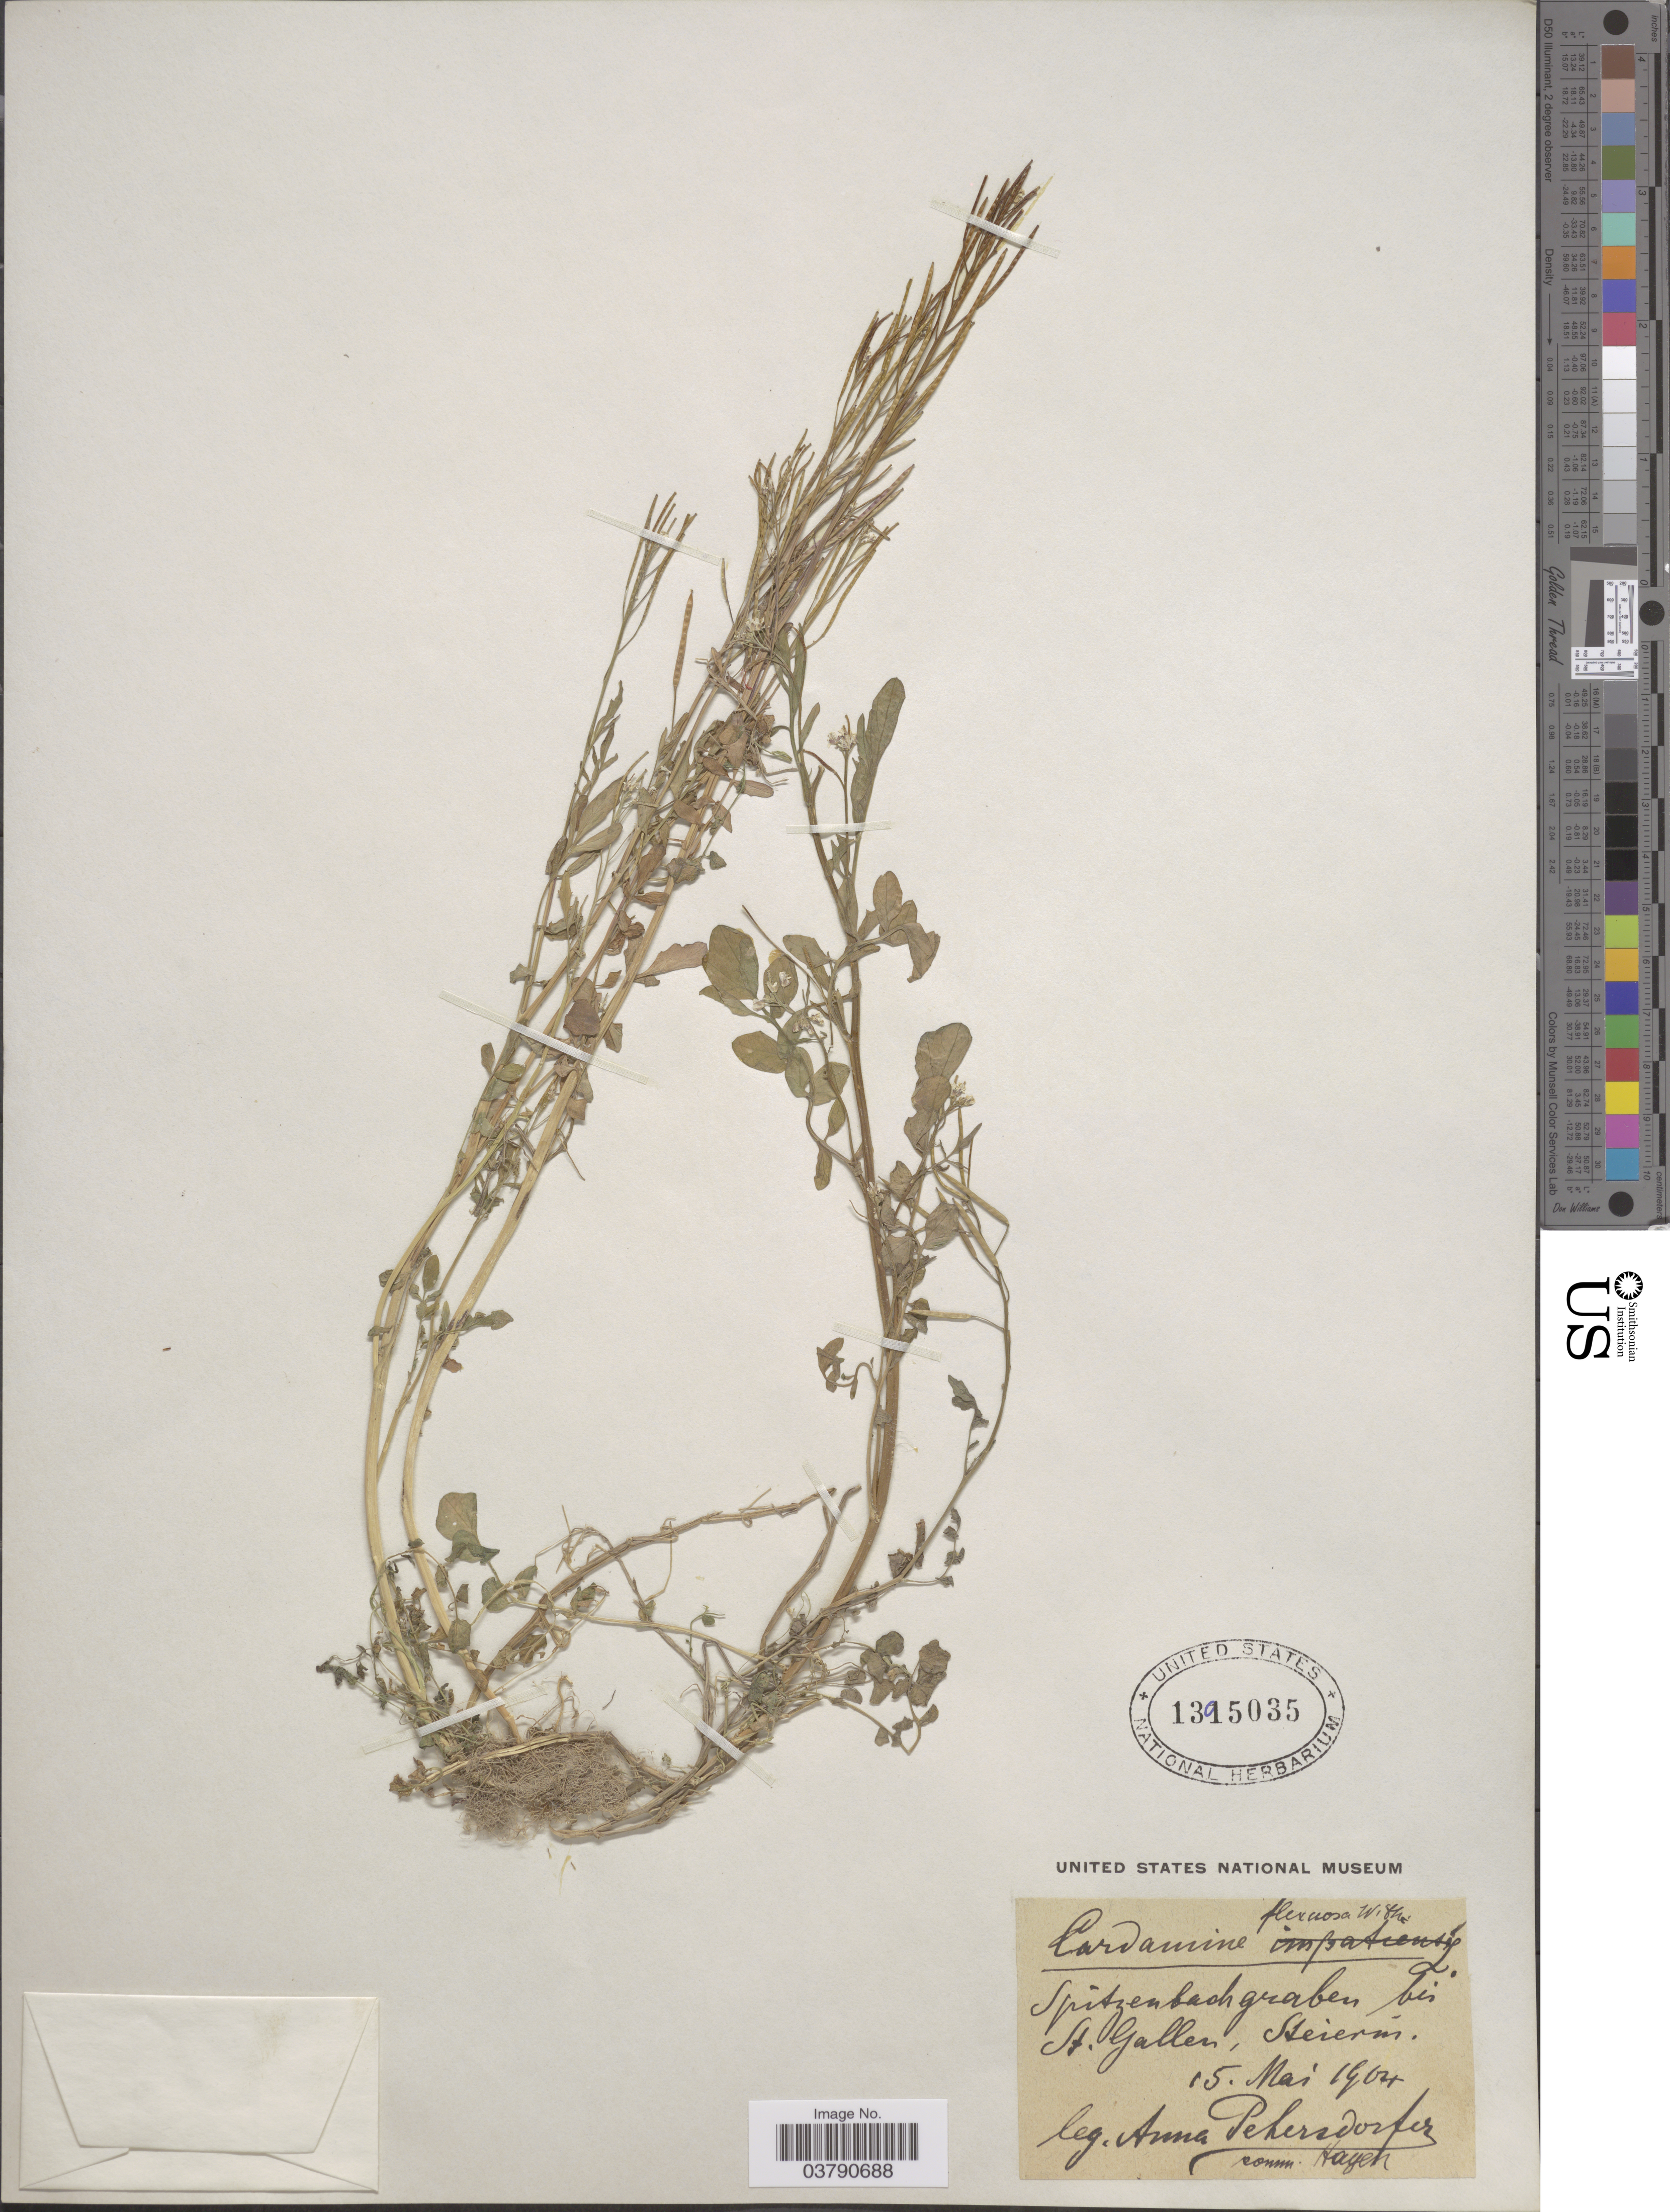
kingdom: Plantae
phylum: Tracheophyta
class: Magnoliopsida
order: Brassicales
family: Brassicaceae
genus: Cardamine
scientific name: Cardamine flexuosa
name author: With.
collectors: A. Pehersdorfer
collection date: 1964-05-15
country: Austria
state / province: Steiermark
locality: Spitzenbachgraben bei St. Gallen, Steierm.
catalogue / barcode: US 1395035